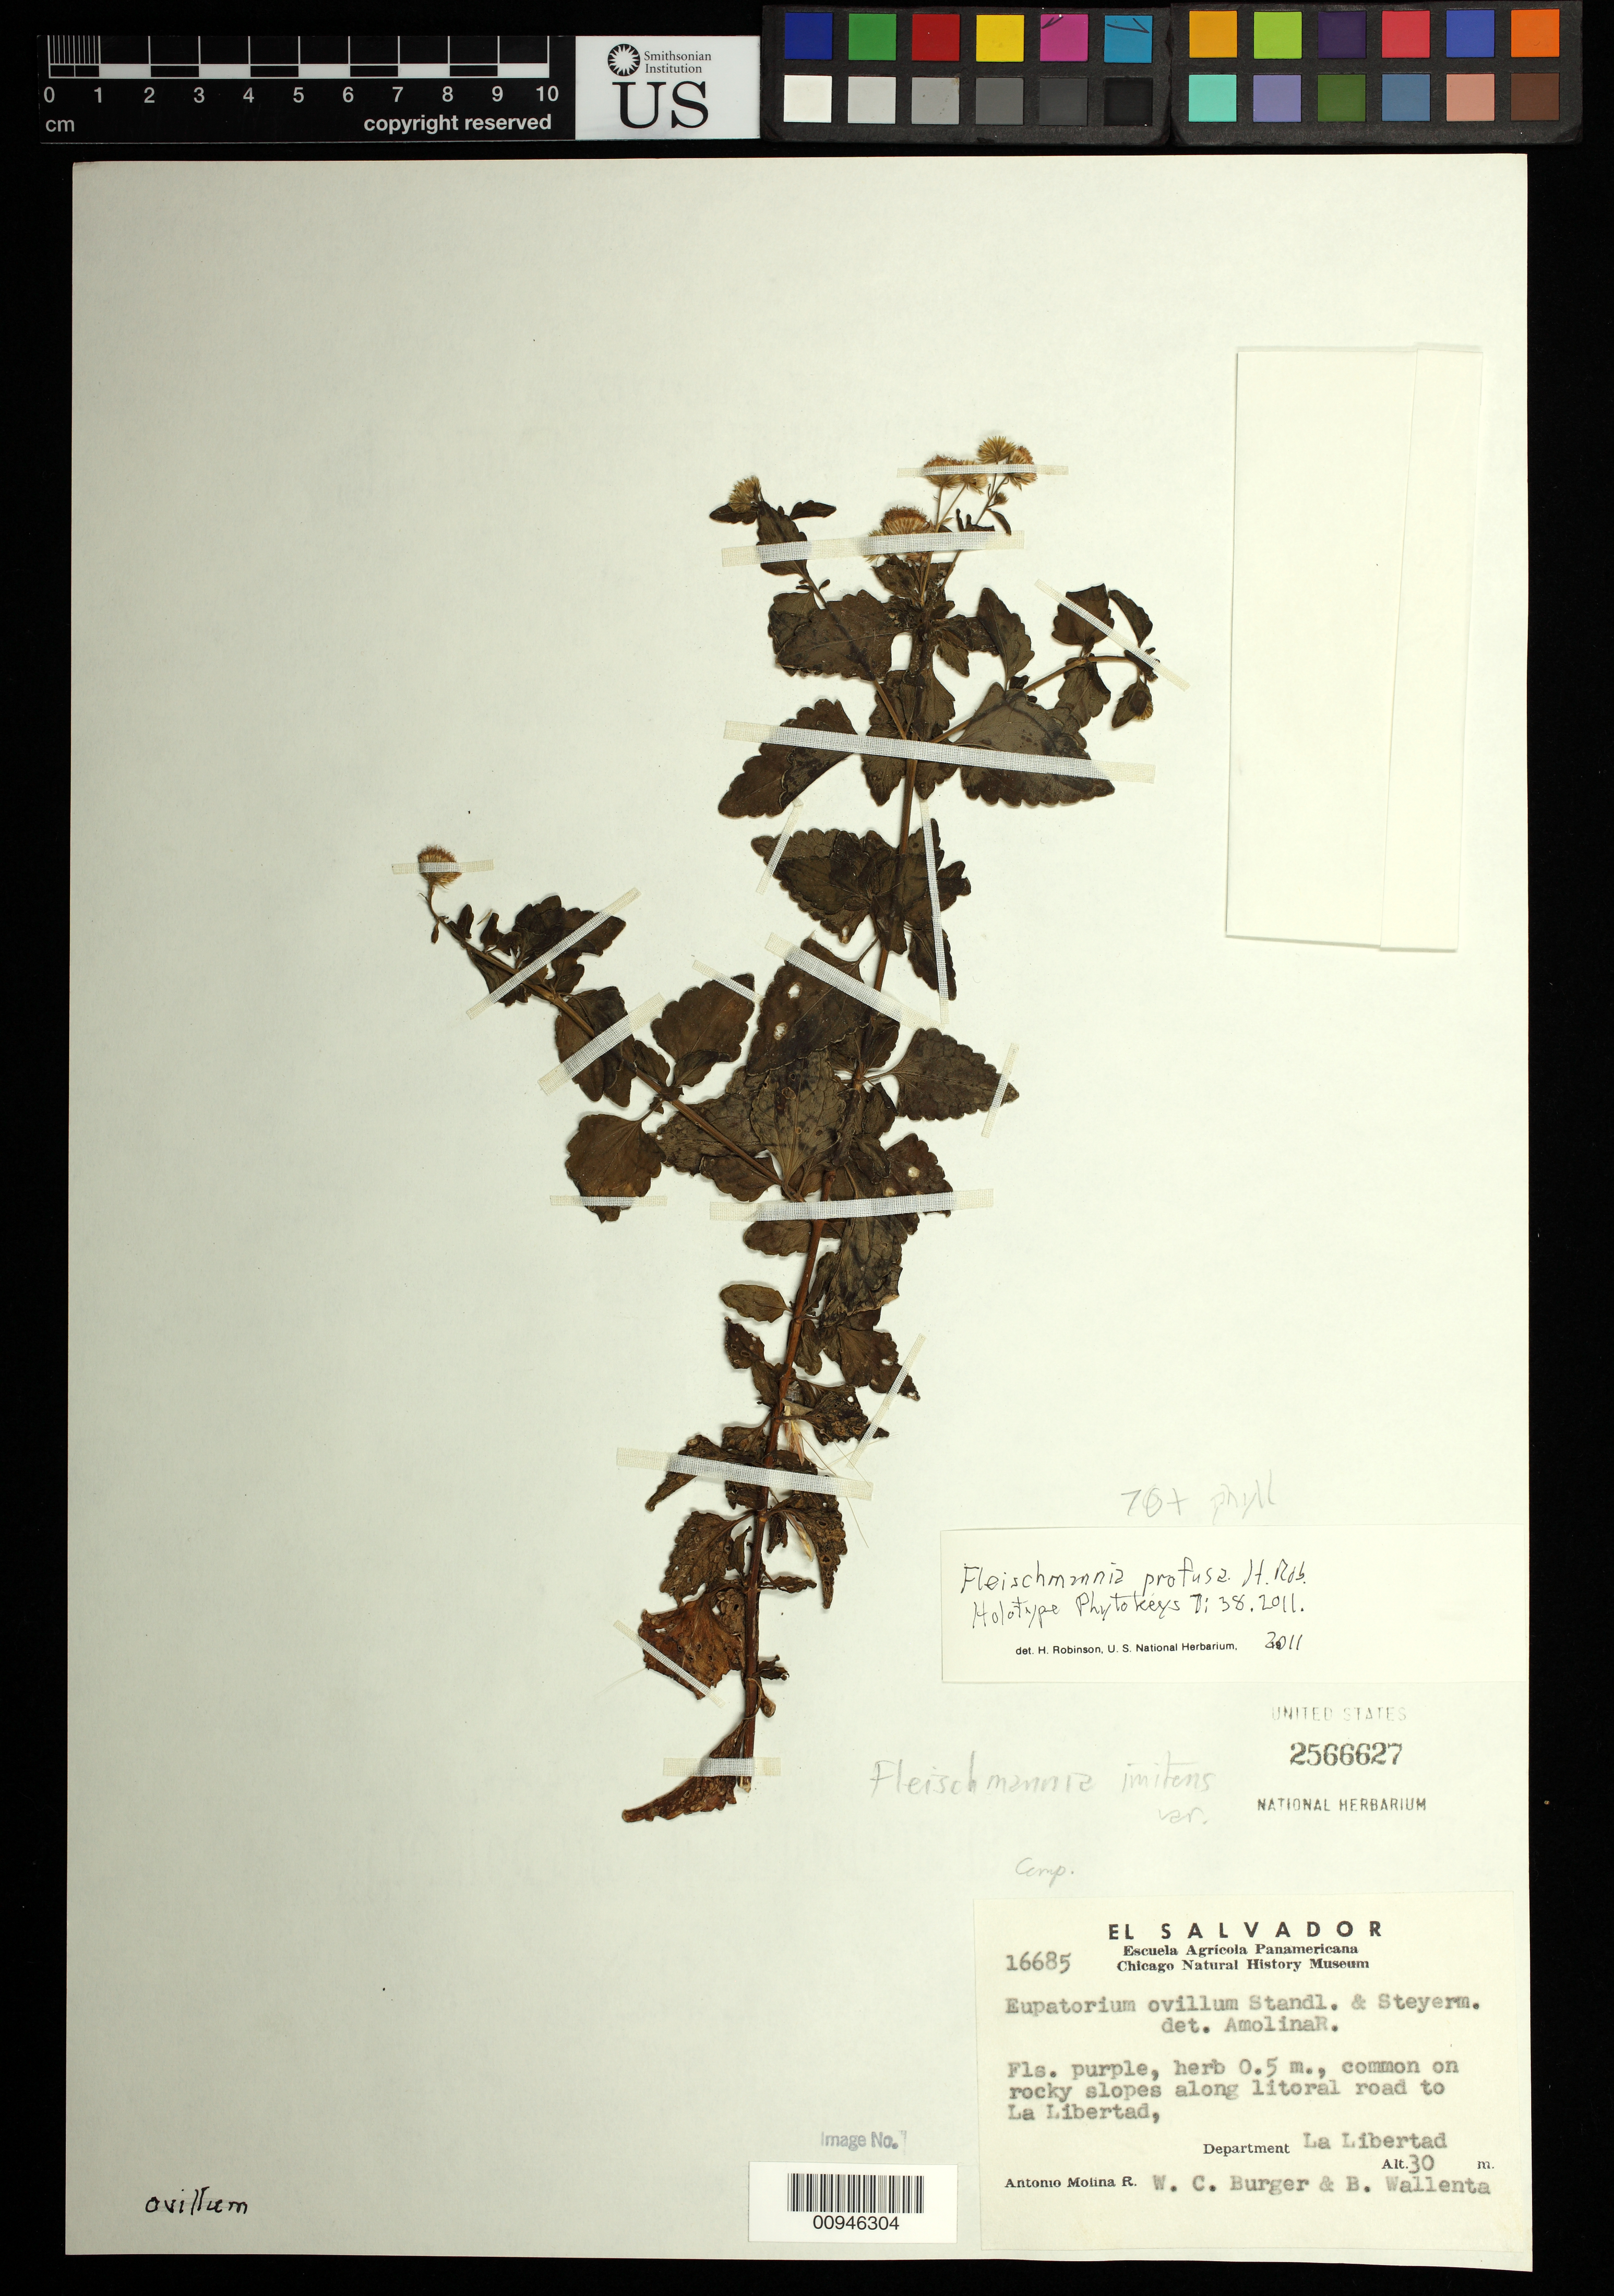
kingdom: Plantae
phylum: Tracheophyta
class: Magnoliopsida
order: Asterales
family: Asteraceae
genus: Fleischmannia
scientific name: Fleischmannia profusa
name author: H. Rob.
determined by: Robinson, Harold E., (US)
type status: Holotype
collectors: A. Molina R., W. Burger & B. Wallenta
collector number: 16685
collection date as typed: s.d.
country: El Salvador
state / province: La Libertad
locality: Litoral road to La Libertad, Department La Libertad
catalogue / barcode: US 2566627